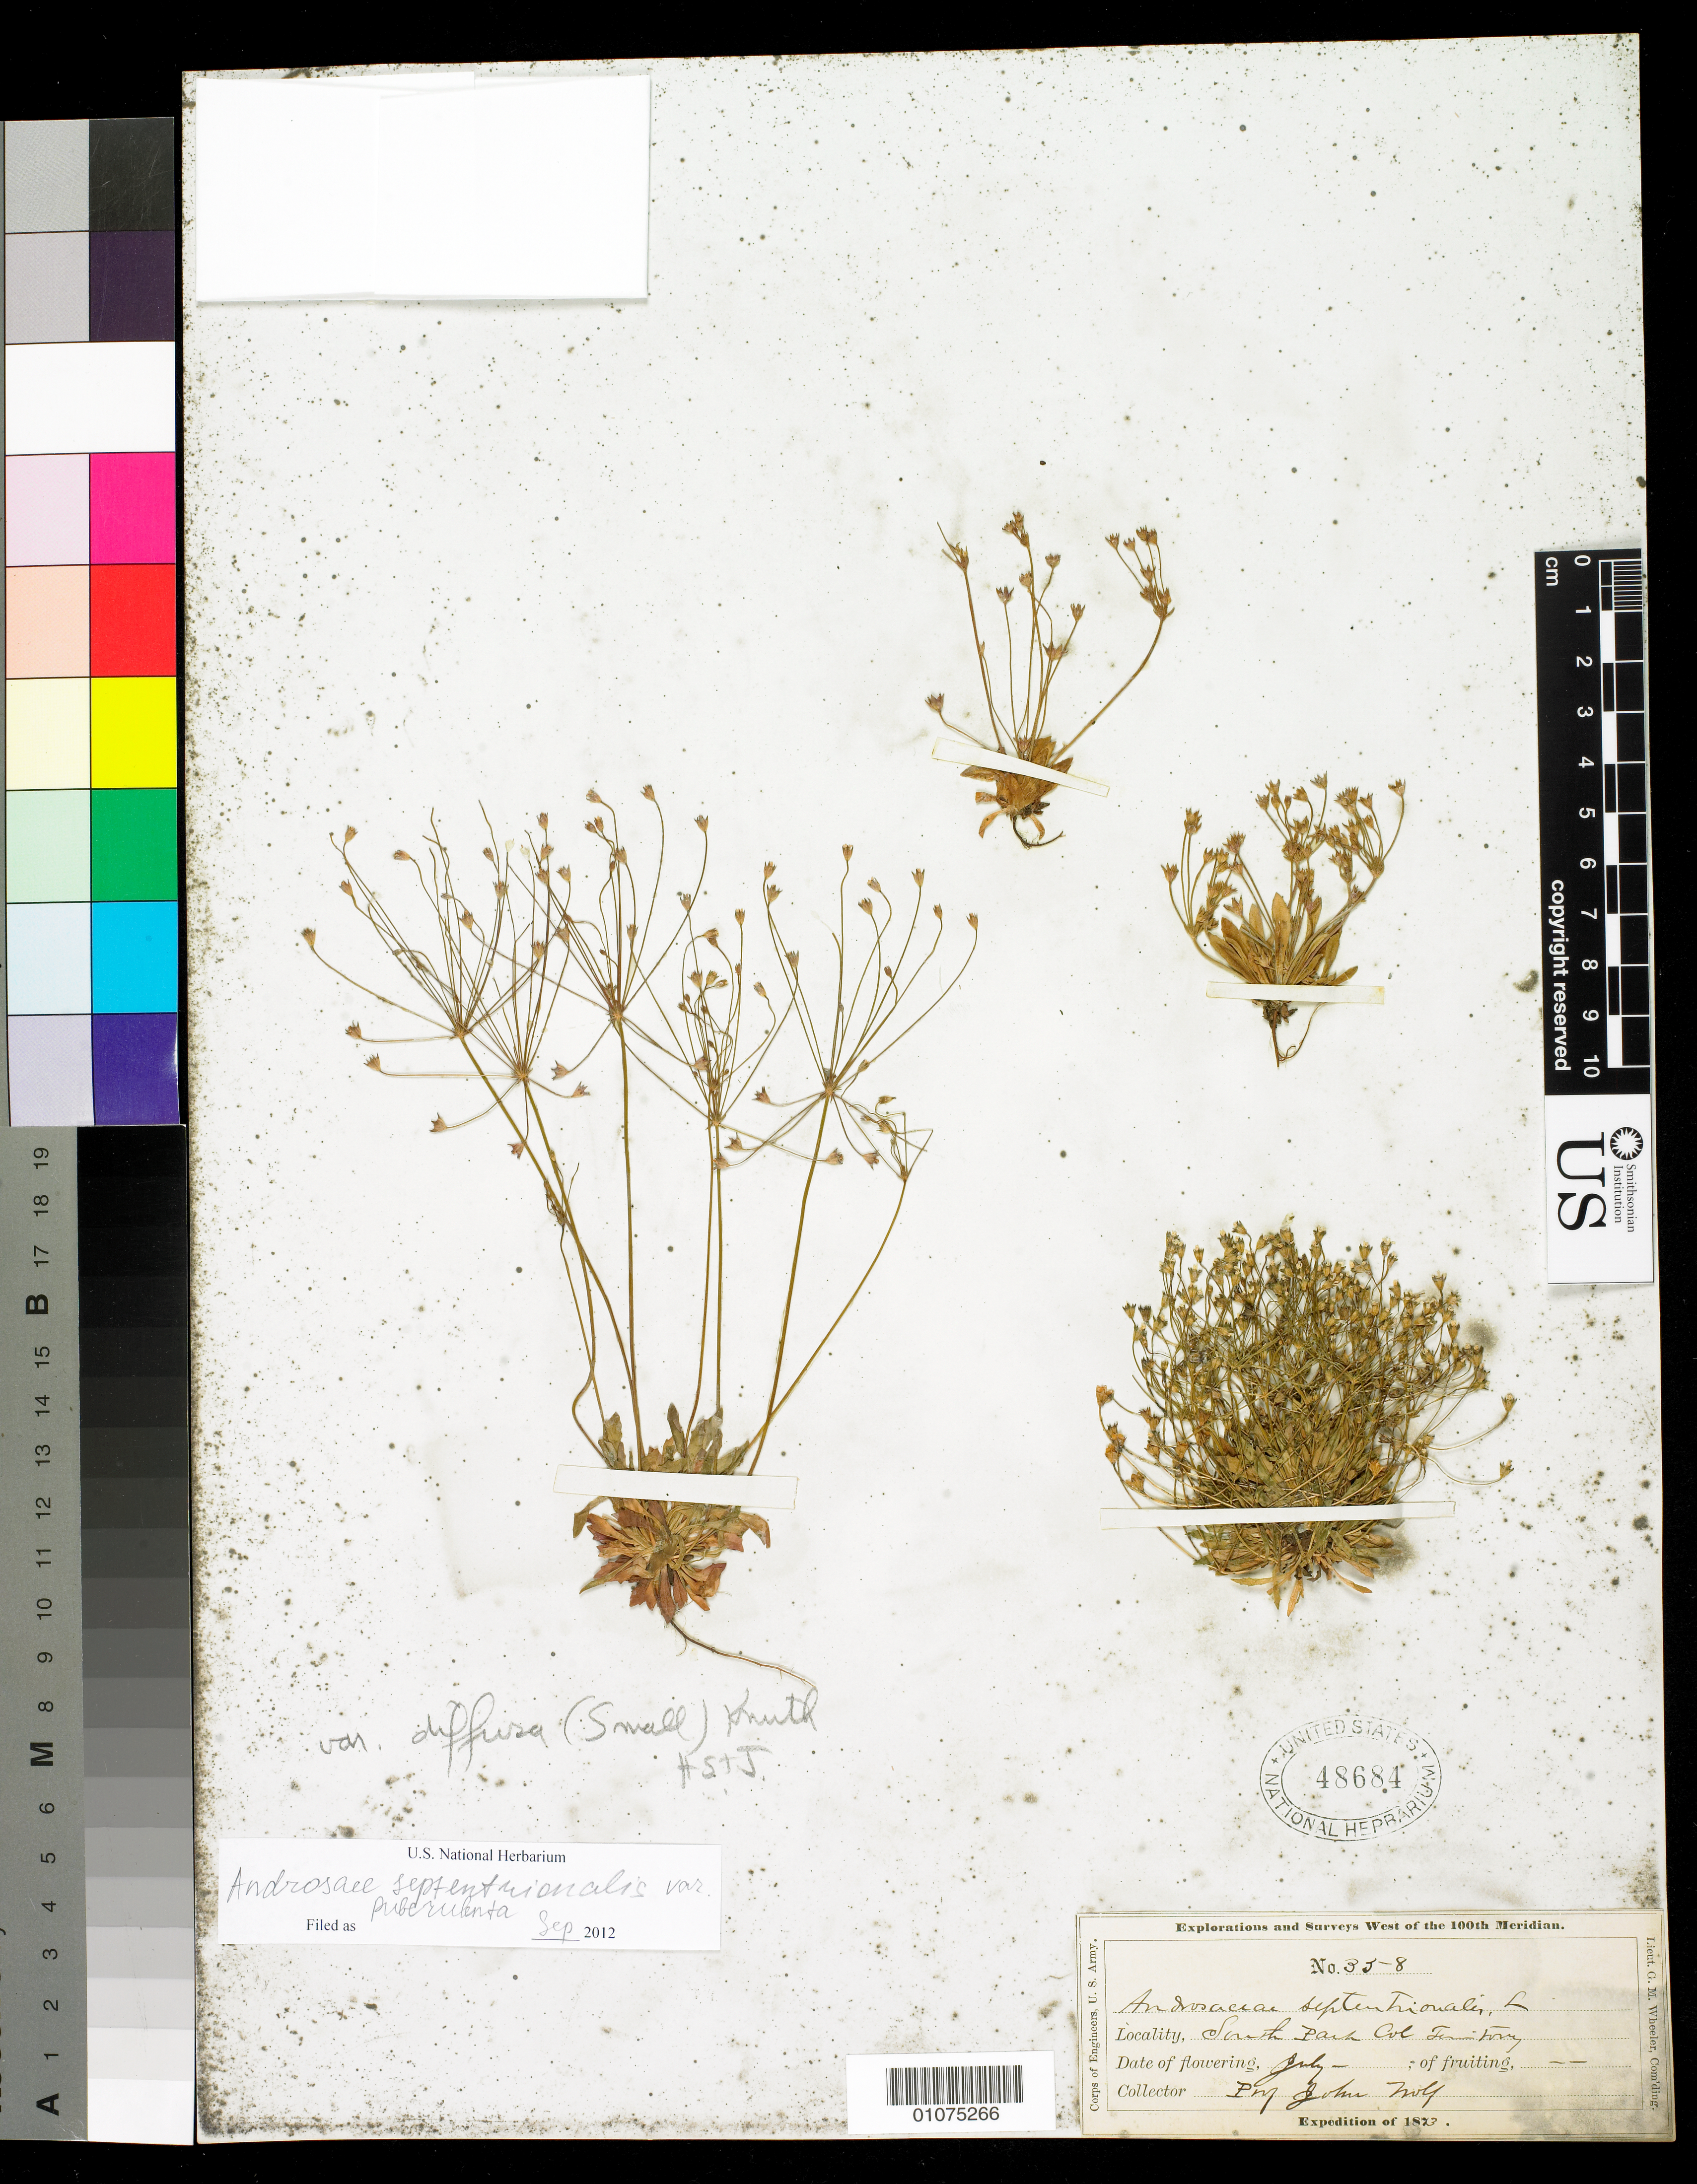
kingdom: Plantae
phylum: Tracheophyta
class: Magnoliopsida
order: Ericales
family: Primulaceae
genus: Androsace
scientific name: Androsace septentrionalis var. puberulenta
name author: (Rydb.) R. Knuth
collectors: J. Wolf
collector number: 358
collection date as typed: Jul 1873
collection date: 1873-07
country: United States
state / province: Colorado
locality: South Park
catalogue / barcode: US 48684